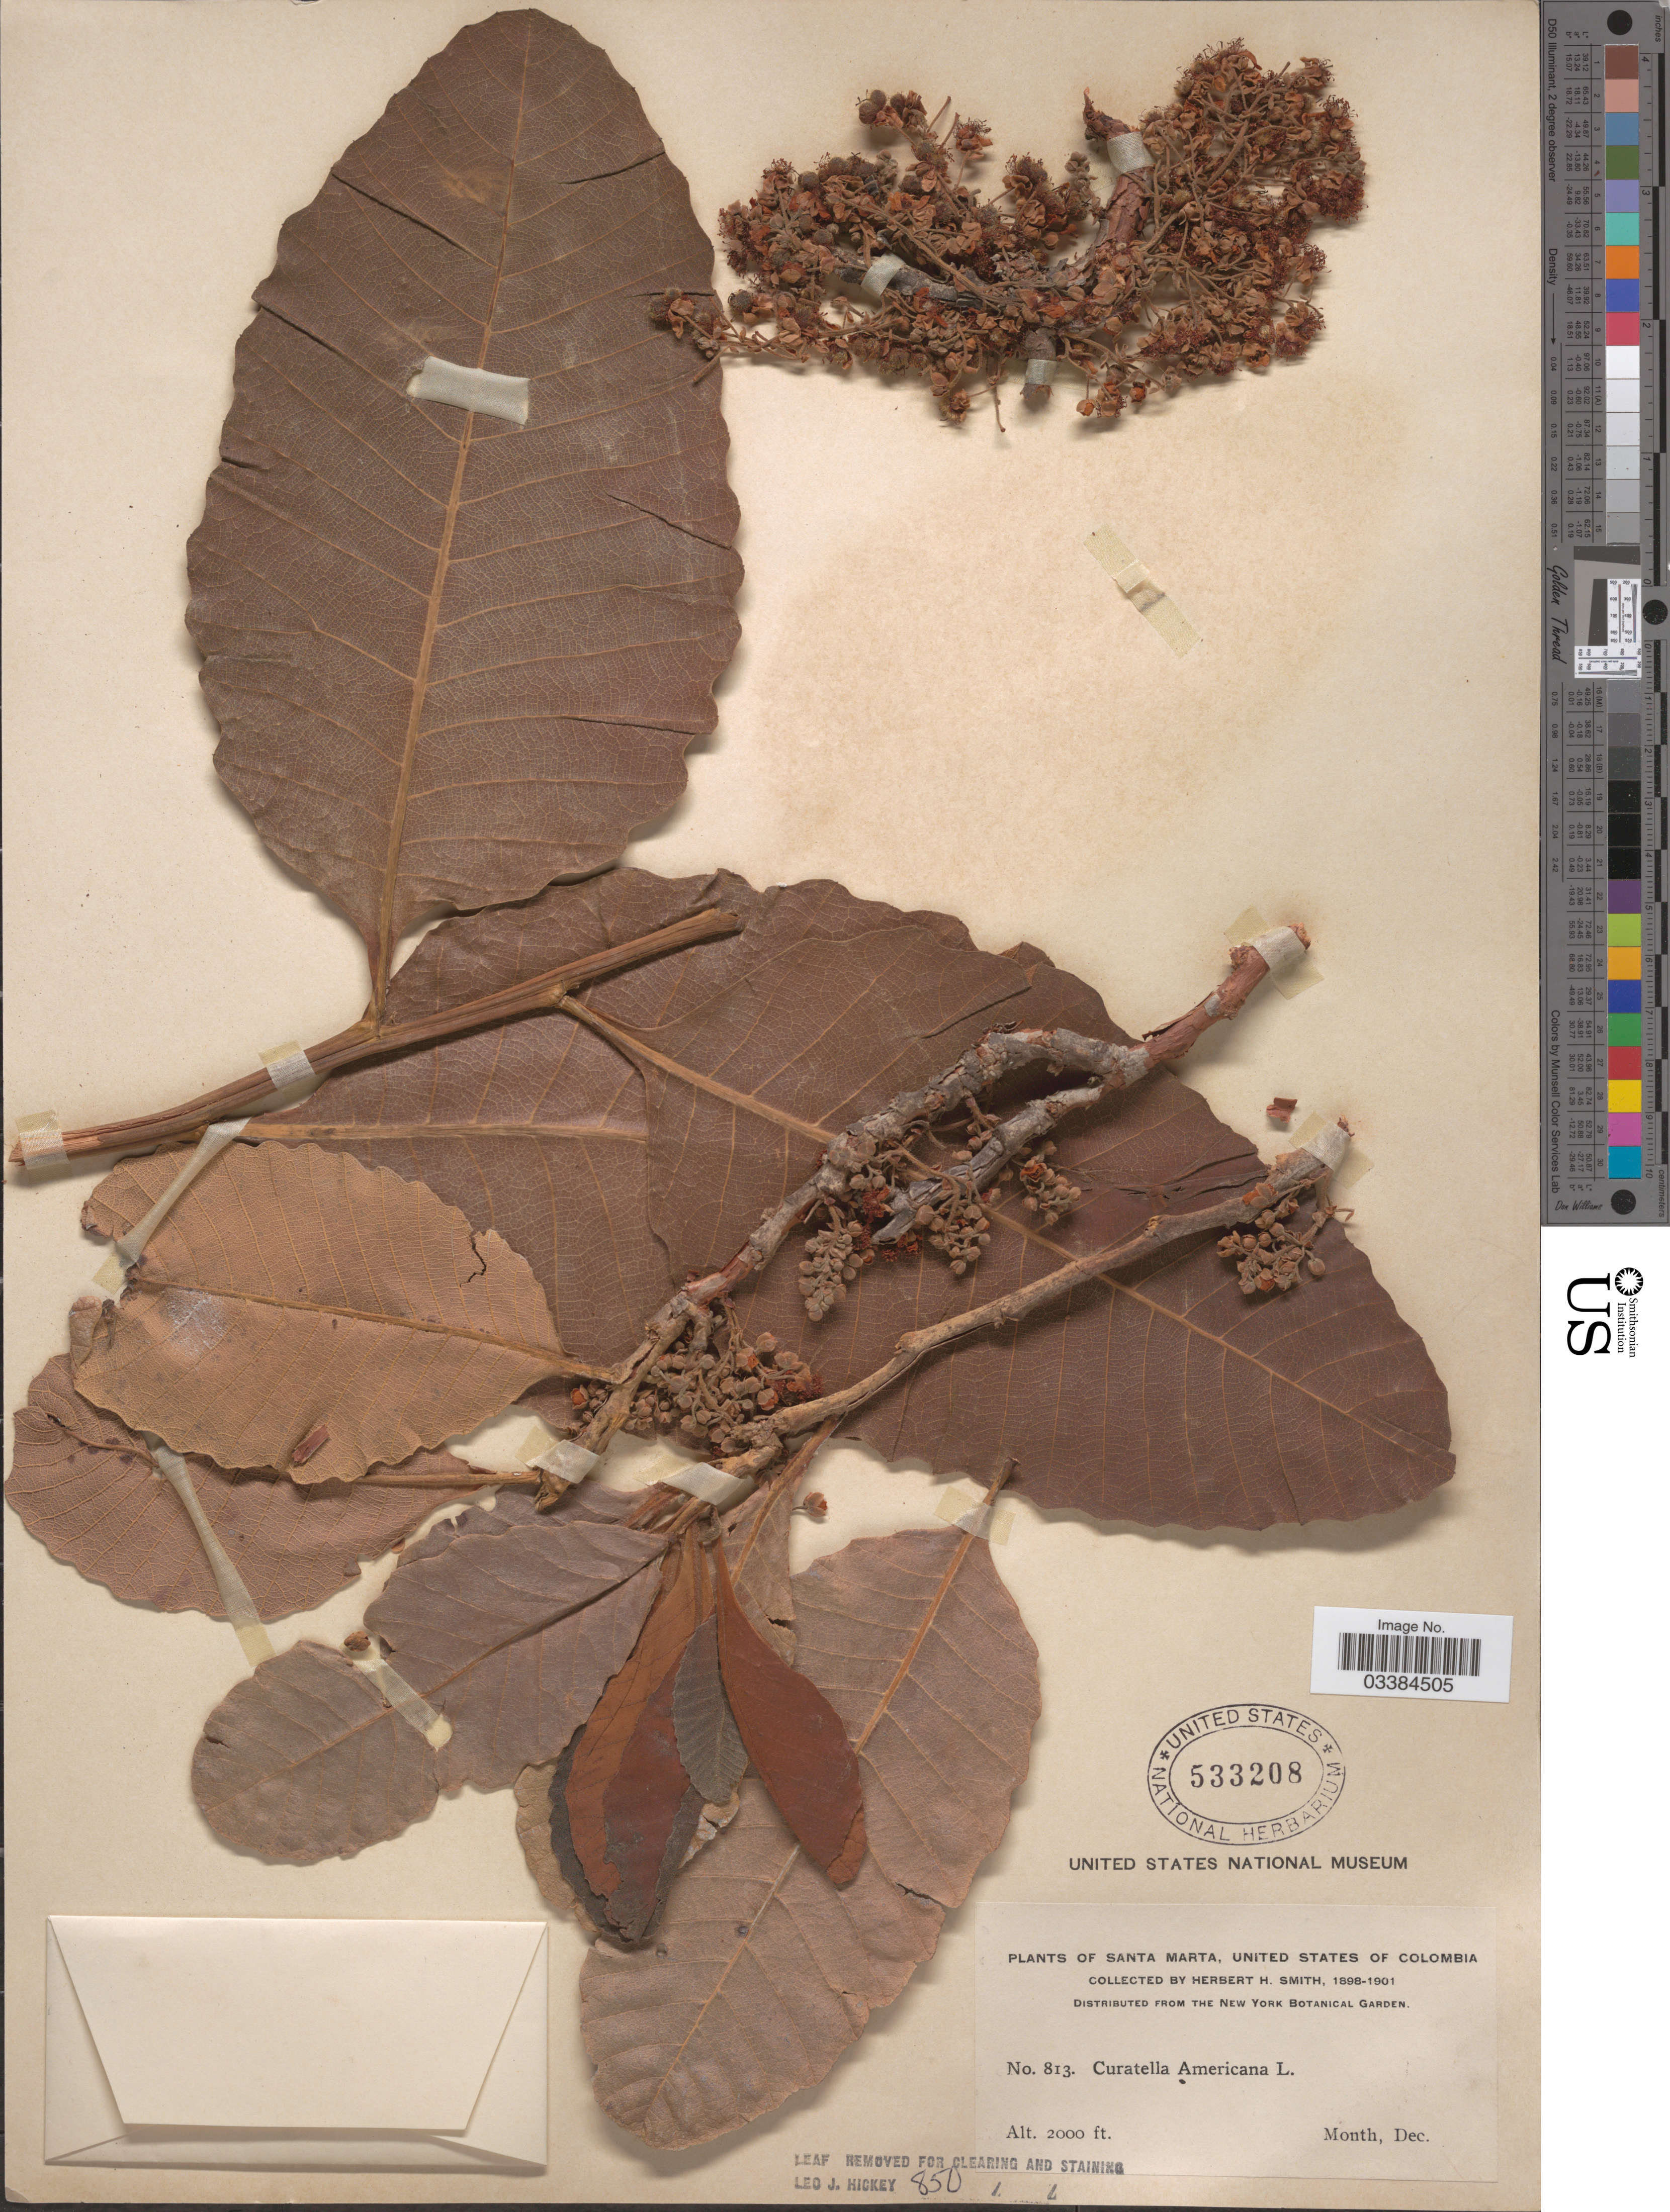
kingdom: Plantae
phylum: Tracheophyta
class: Magnoliopsida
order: Dilleniales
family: Dilleniaceae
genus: Curatella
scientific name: Curatella americana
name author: L.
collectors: Herbert H. Smith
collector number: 813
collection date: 1898-12/1901-12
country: Colombia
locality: Santa Marta, United States of Colombia.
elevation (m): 610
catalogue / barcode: US 533208